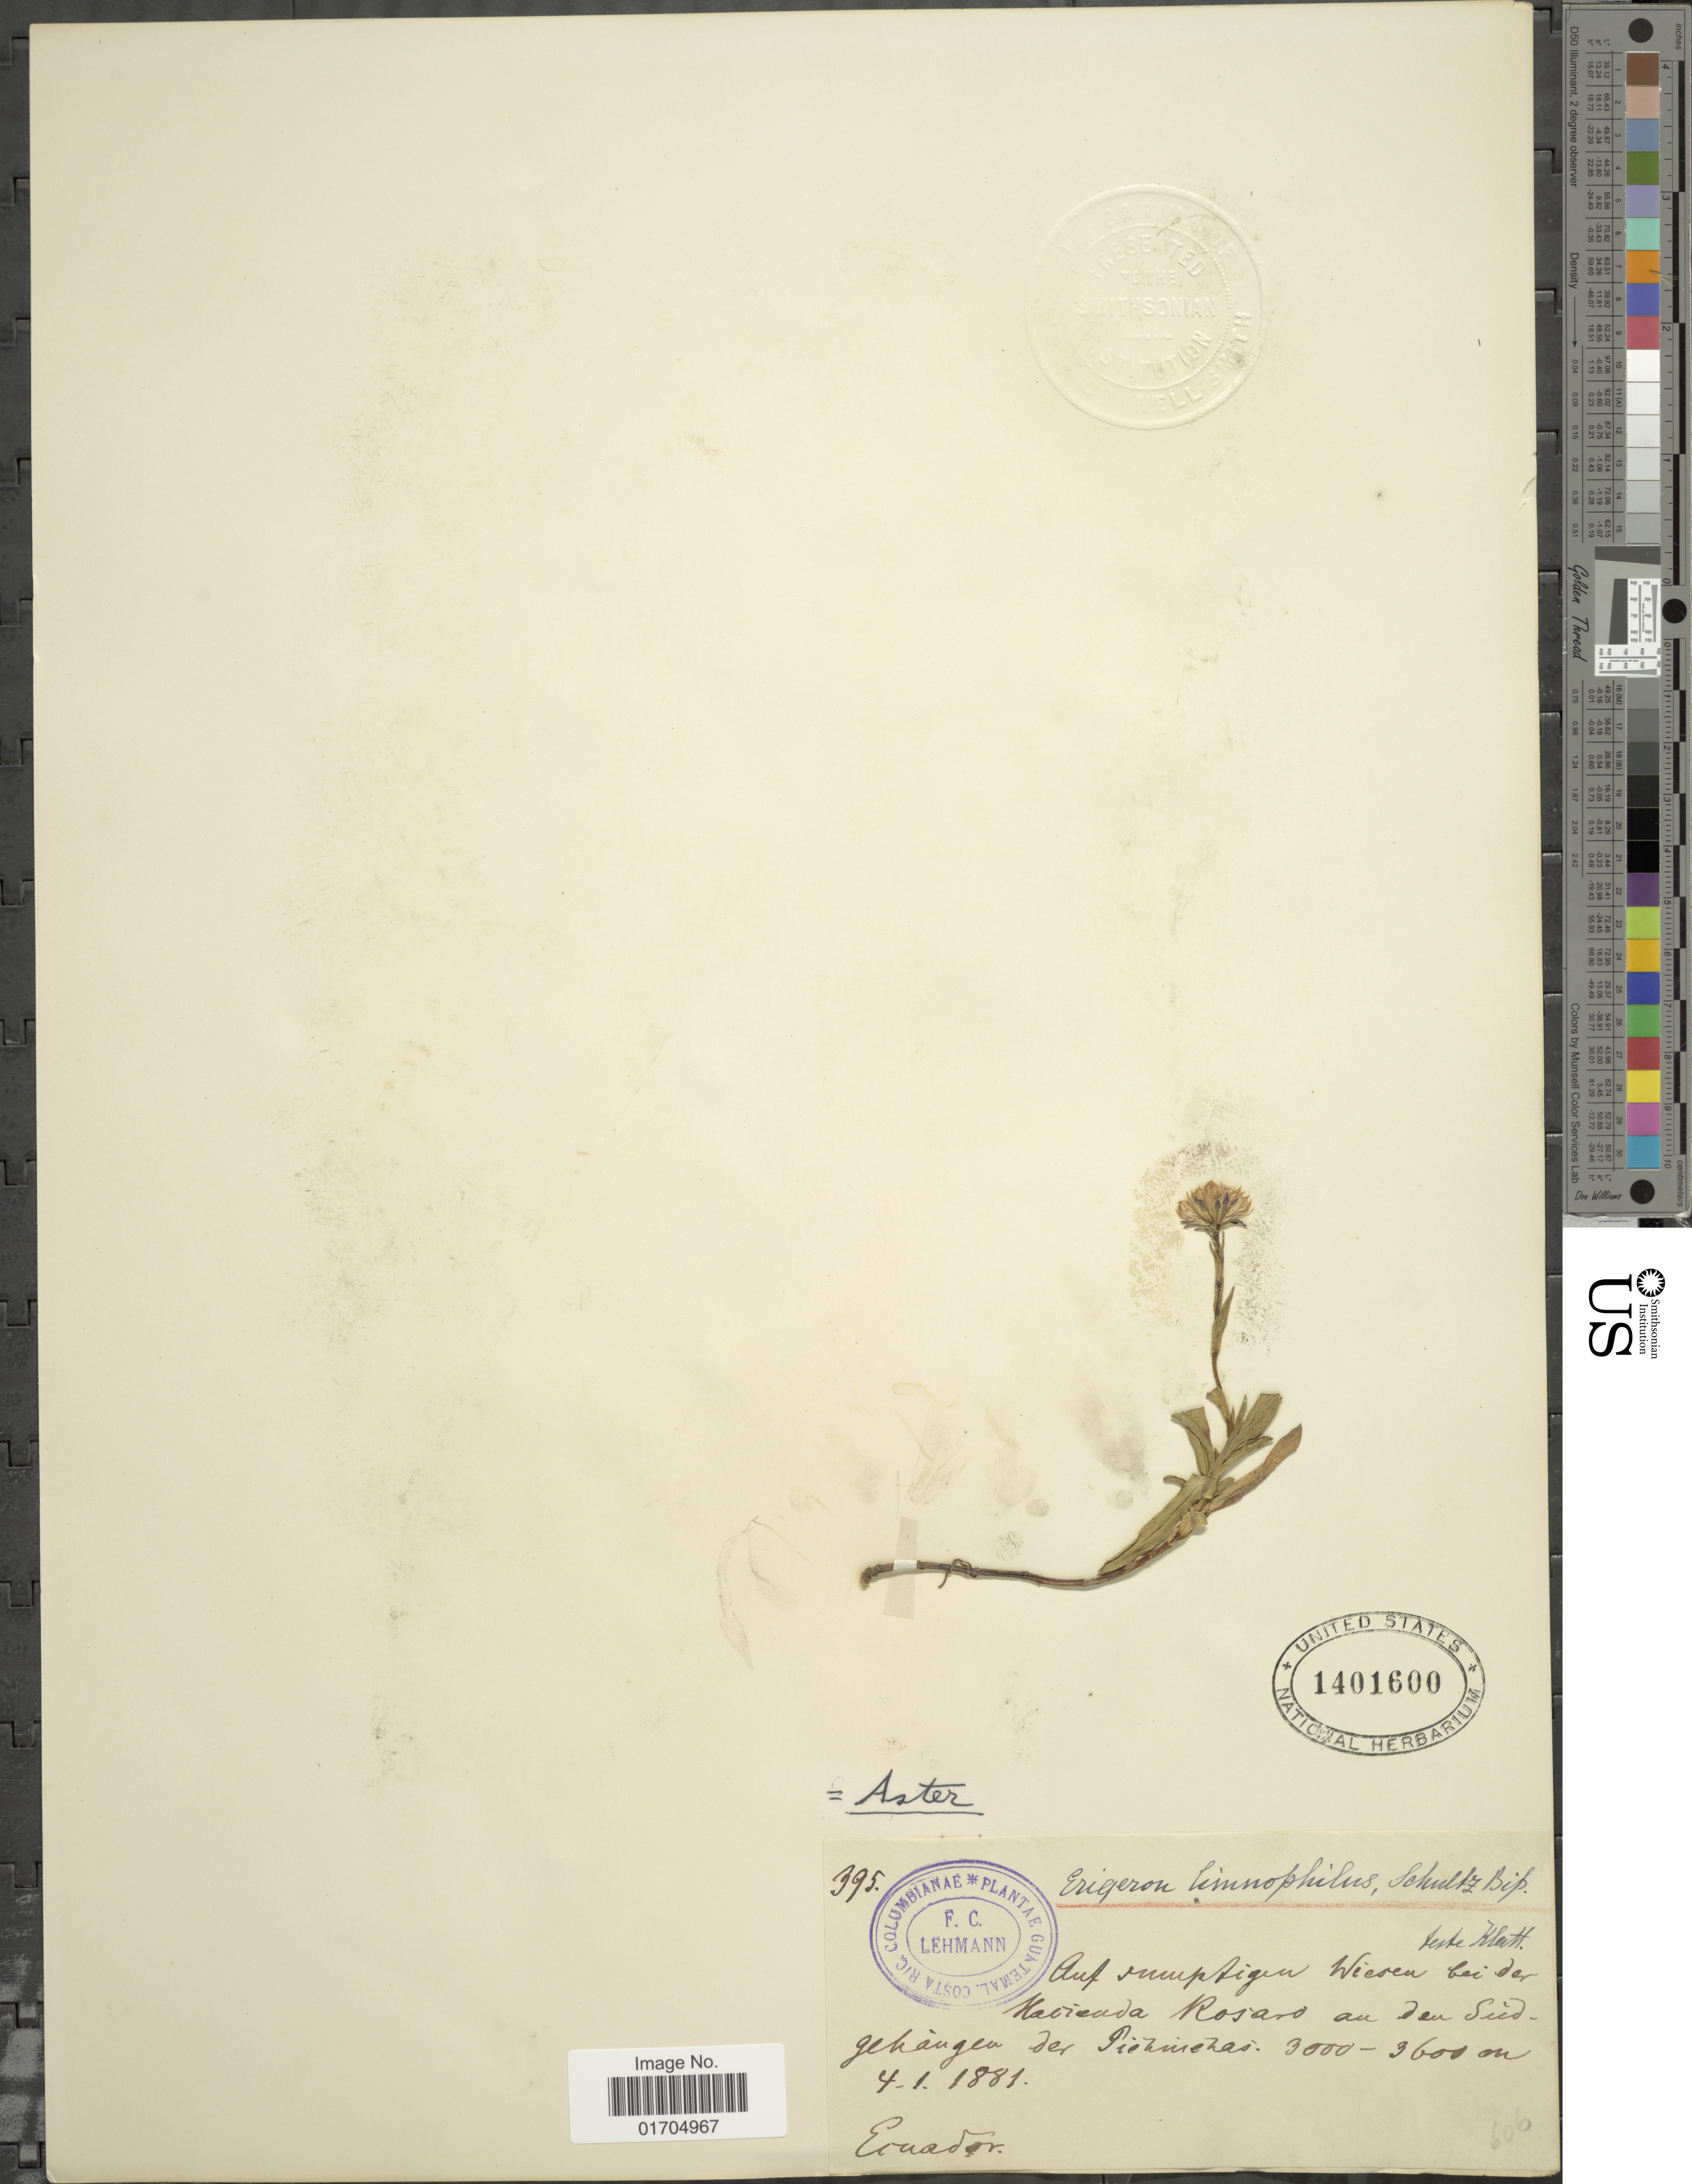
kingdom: Plantae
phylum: Tracheophyta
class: Magnoliopsida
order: Asterales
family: Asteraceae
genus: Symphyotrichum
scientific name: Symphyotrichum glabrifolium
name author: (DC.) G.L. Nesom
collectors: F. C. Lehmann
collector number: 395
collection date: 1881-01-04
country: Ecuador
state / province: Pichincha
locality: Auf sumpfigen Wiesen bei der Hacienda Rosaro an den Sudgehangen der Pichinchas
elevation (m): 3000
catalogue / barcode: US 1401600